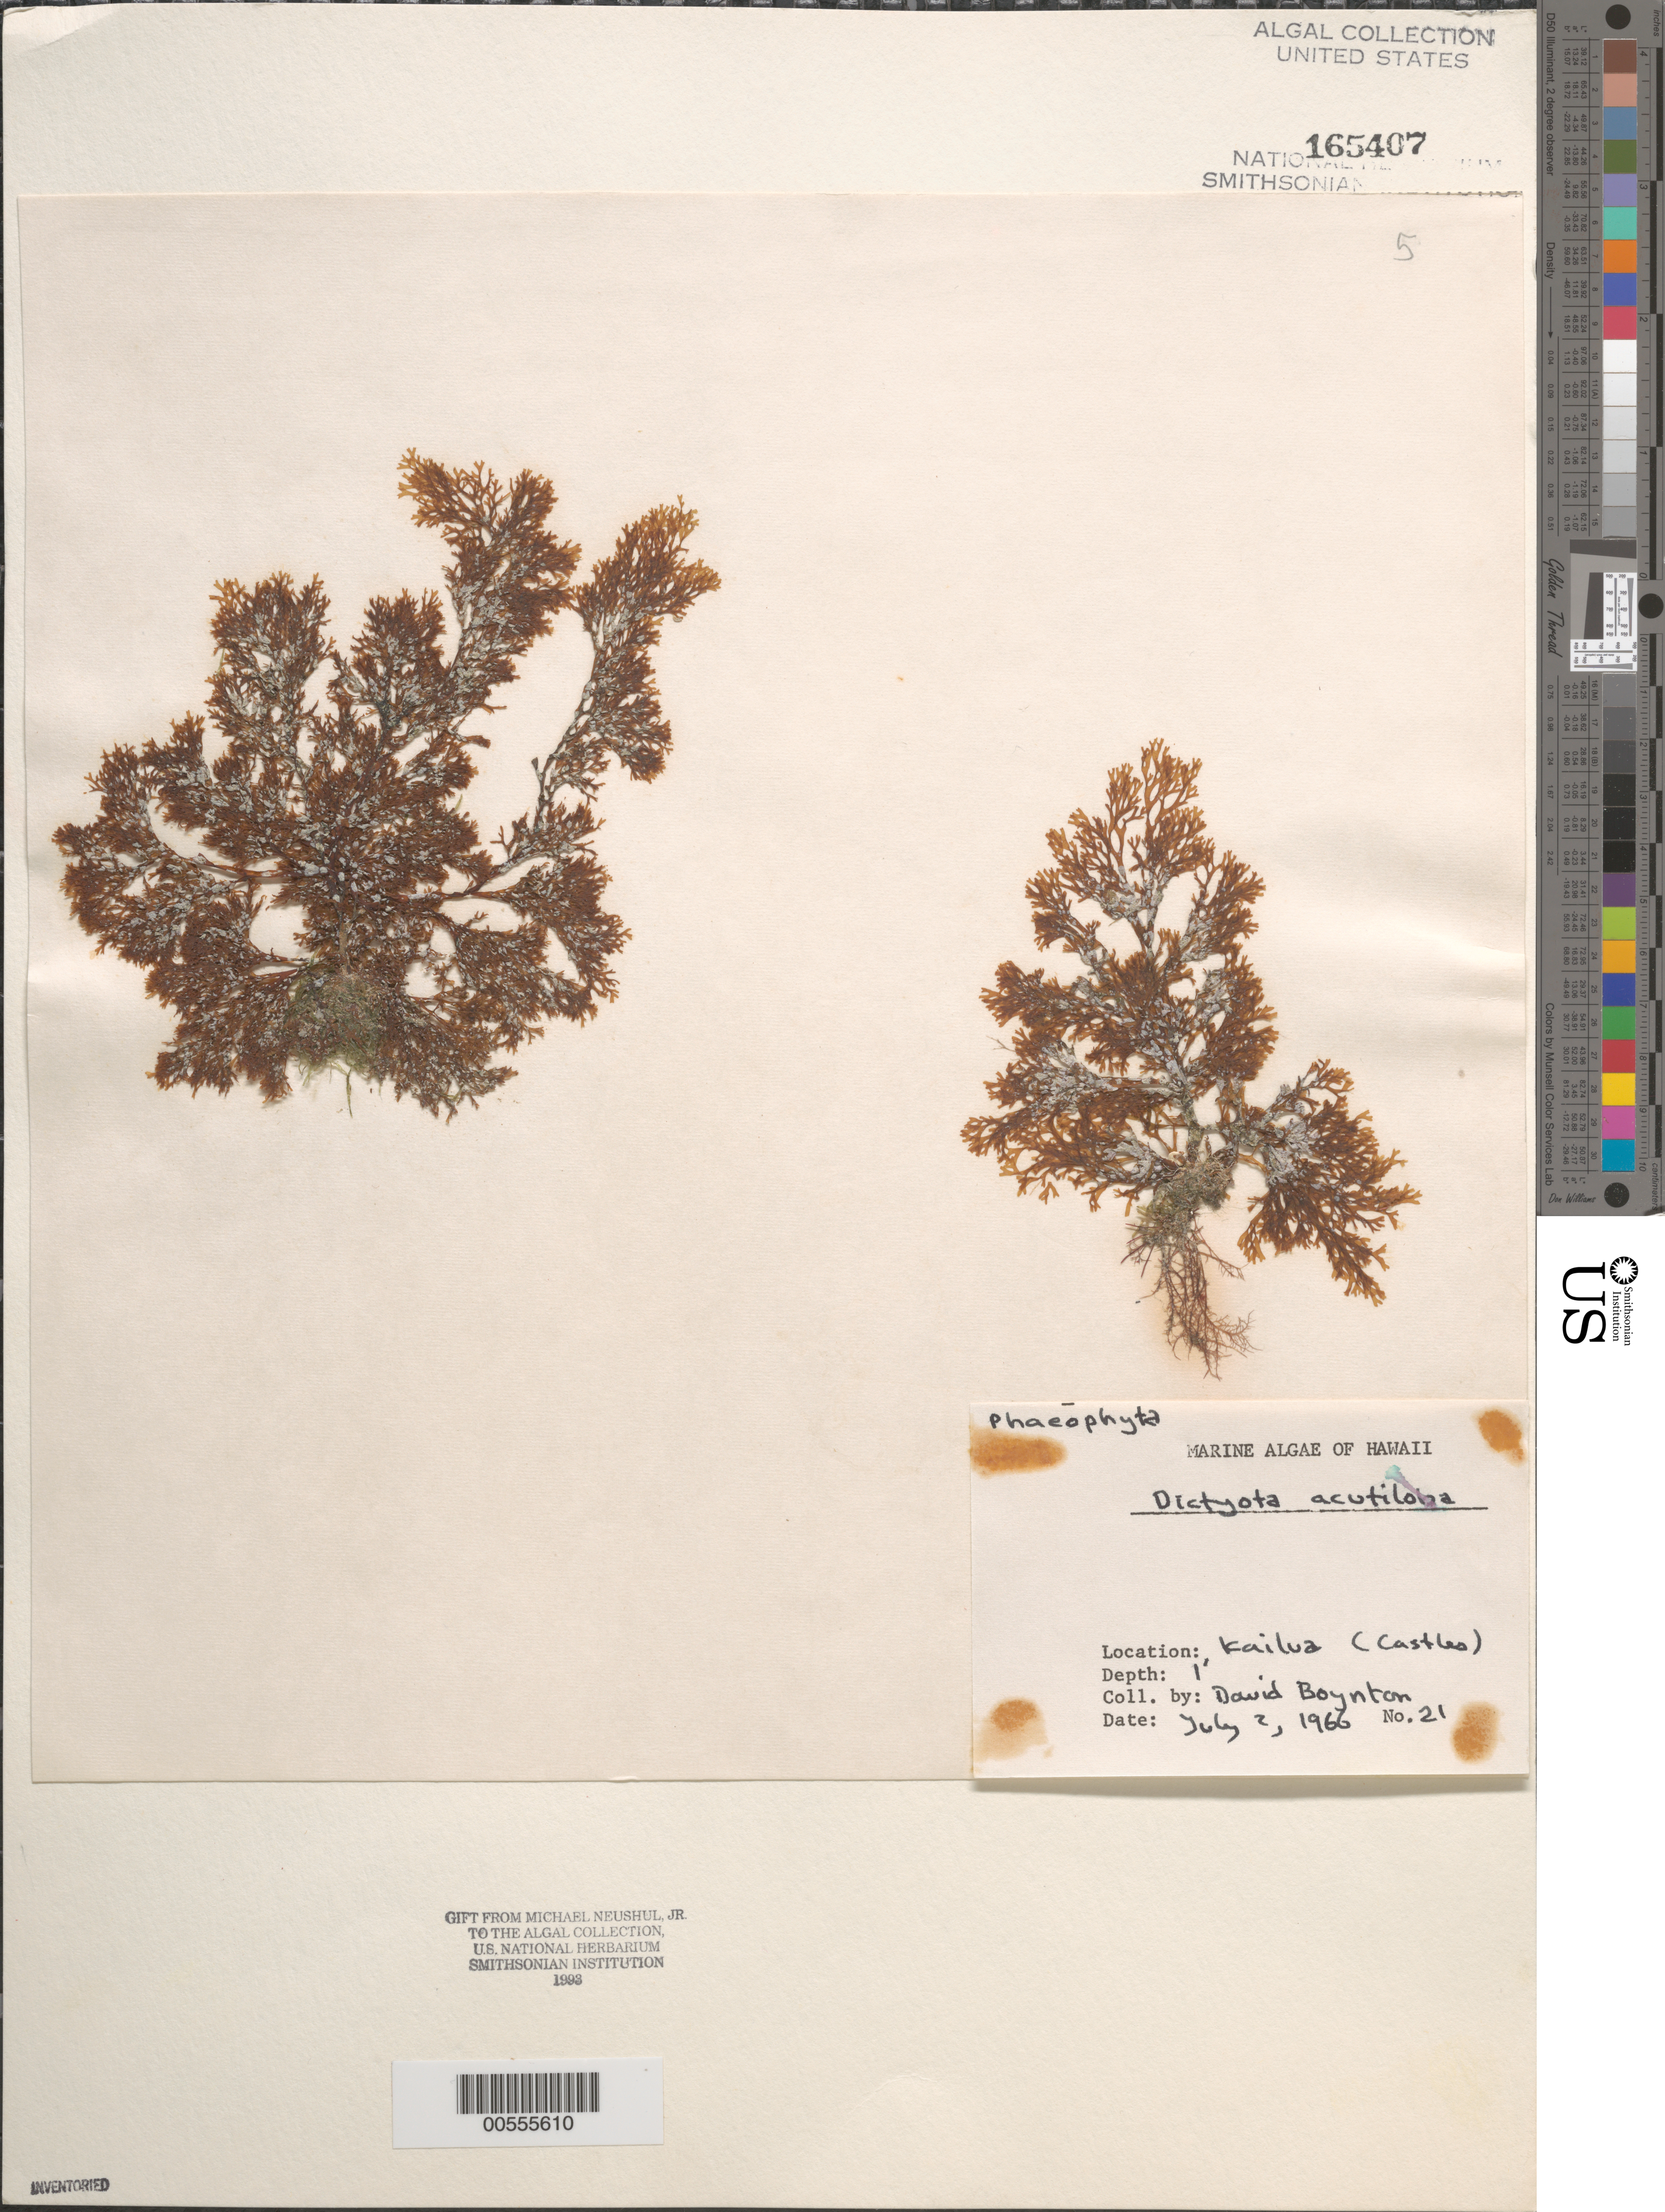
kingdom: Chromista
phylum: Ochrophyta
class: Phaeophyceae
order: Dictyotales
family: Dictyotaceae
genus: Dictyota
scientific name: Dictyota acutiloba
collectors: D. Boynton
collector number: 21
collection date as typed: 02 Jul 1966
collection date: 1966-07-02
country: United States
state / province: Hawaii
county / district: Honolulu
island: Oahu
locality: Kailua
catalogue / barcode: US 165407